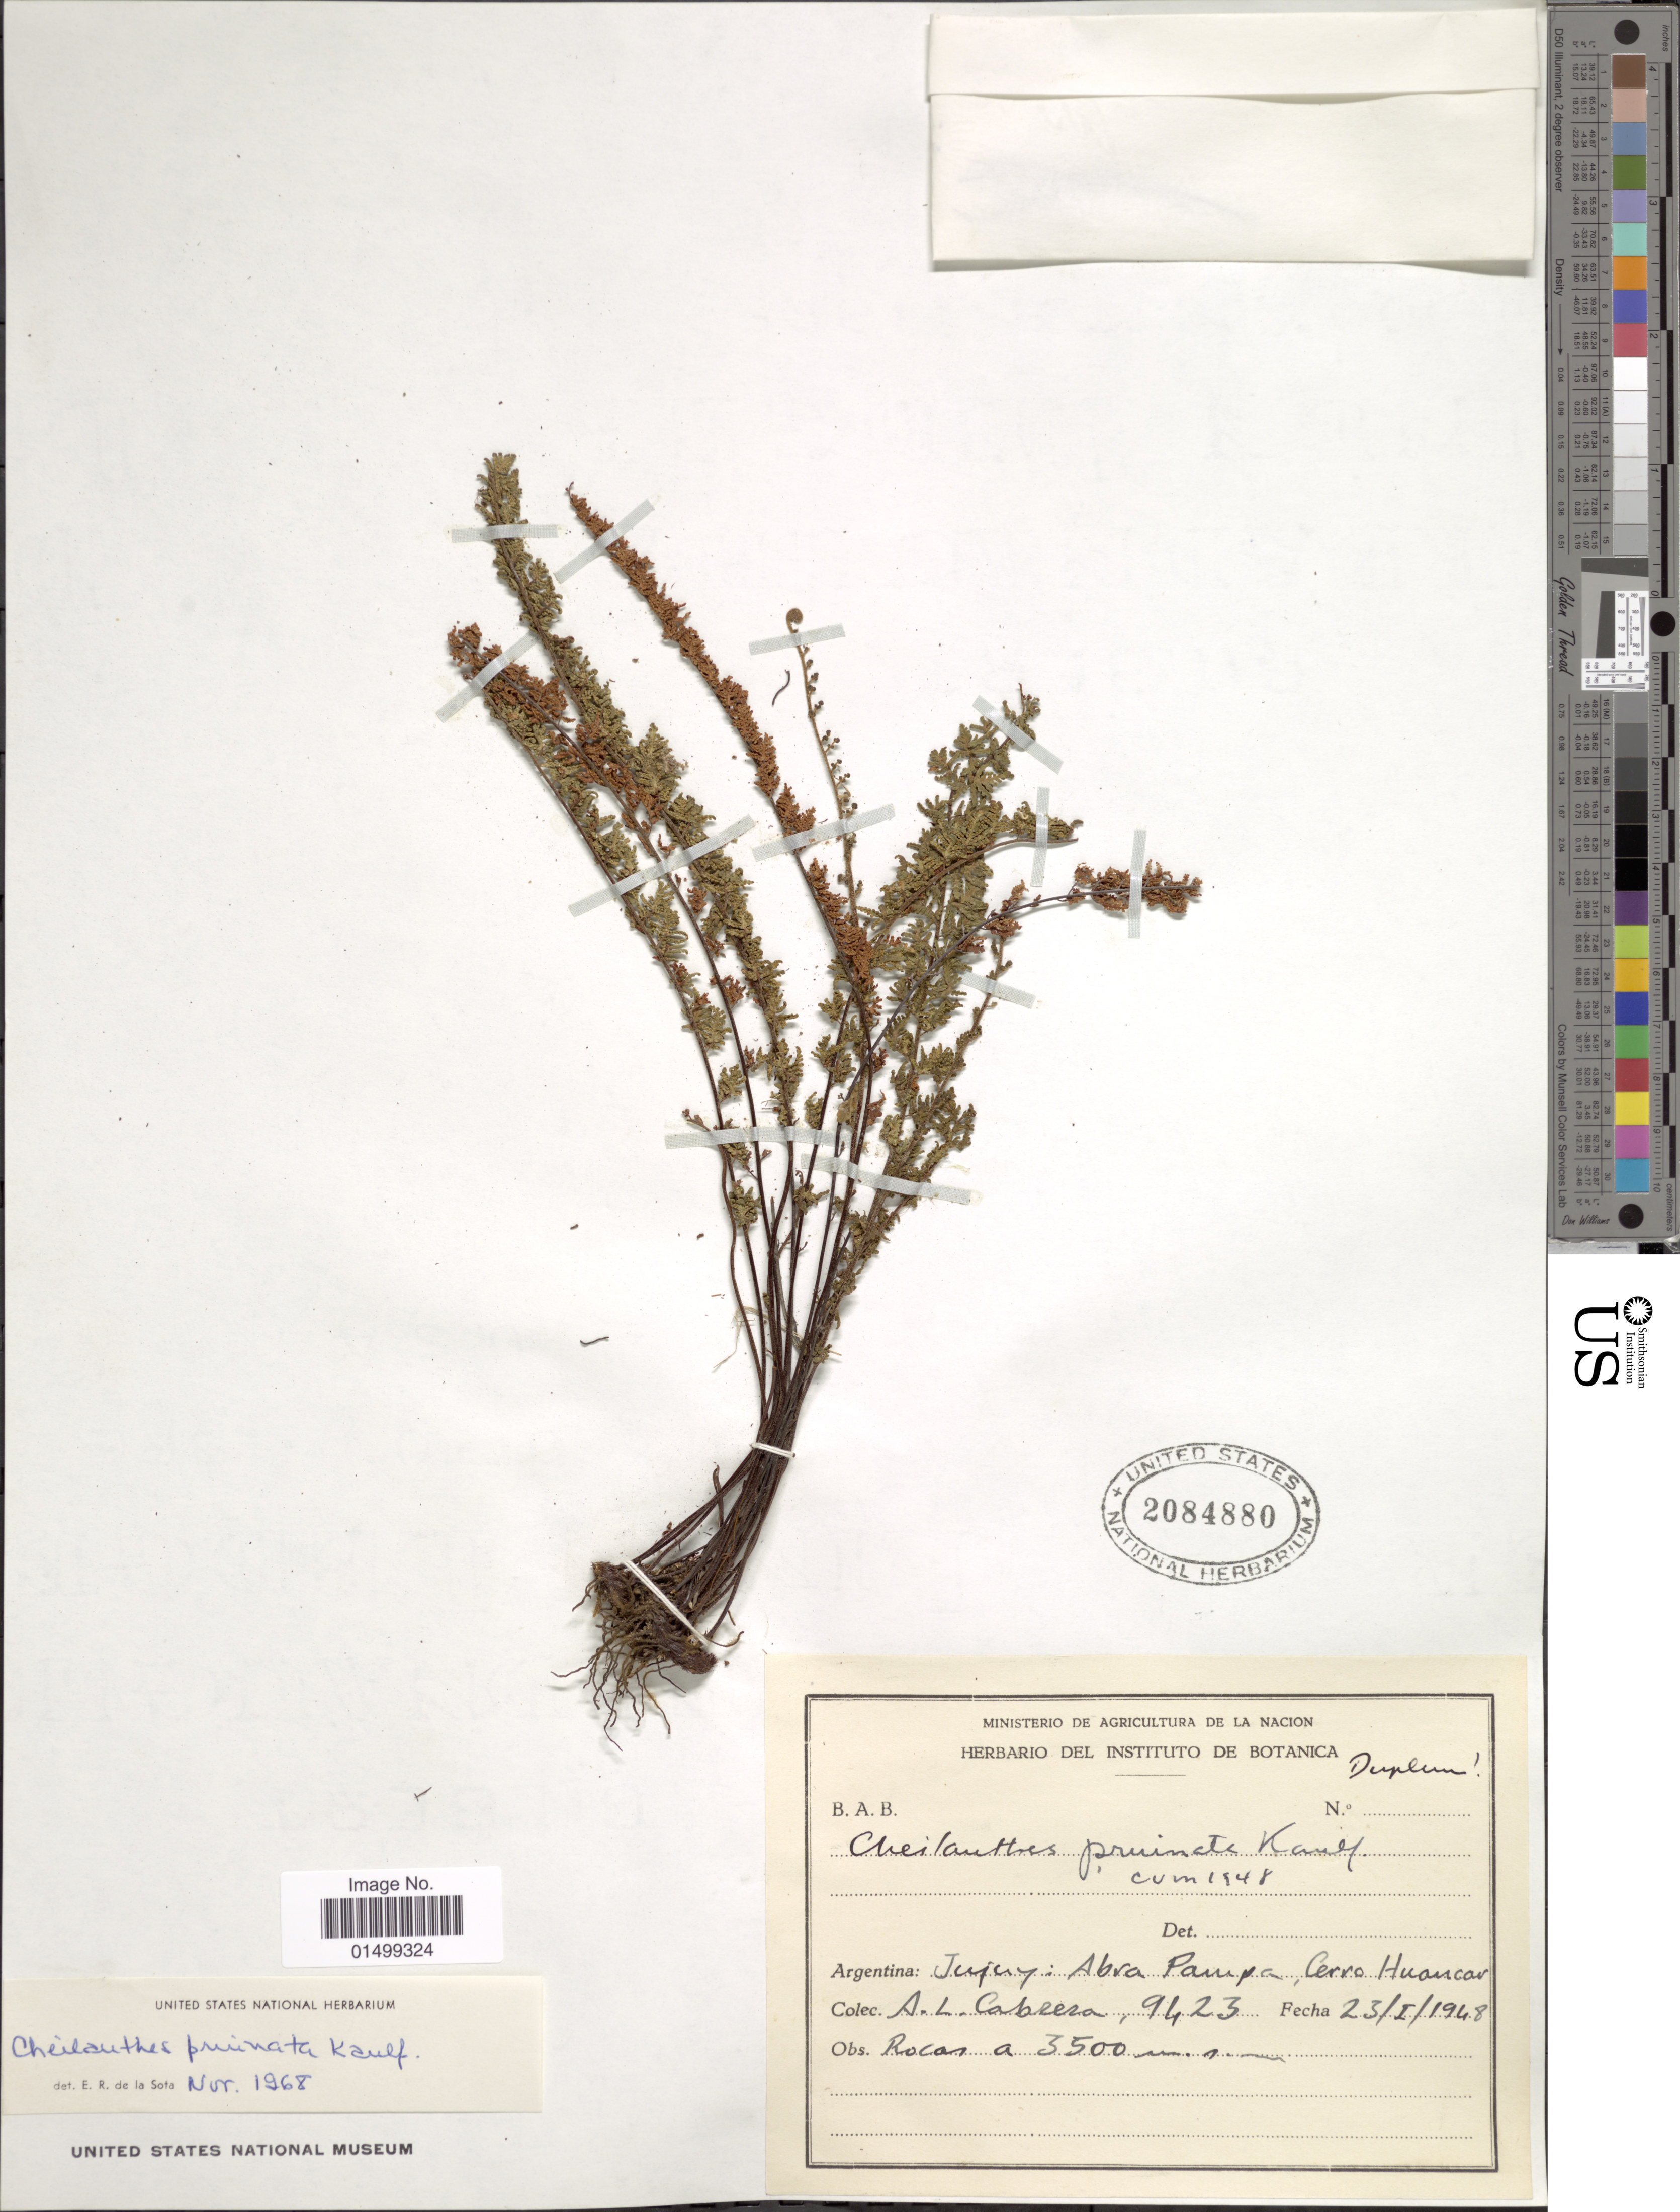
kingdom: Plantae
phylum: Tracheophyta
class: Polypodiopsida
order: Polypodiales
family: Pteridaceae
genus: Cheilanthes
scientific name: Cheilanthes pruinata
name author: Kaulf.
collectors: A. L. Cabrera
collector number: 9423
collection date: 1948-01-23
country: Argentina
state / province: Jujuy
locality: Abra Pampa, Cerro Huancar.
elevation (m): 3500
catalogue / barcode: US 2084880